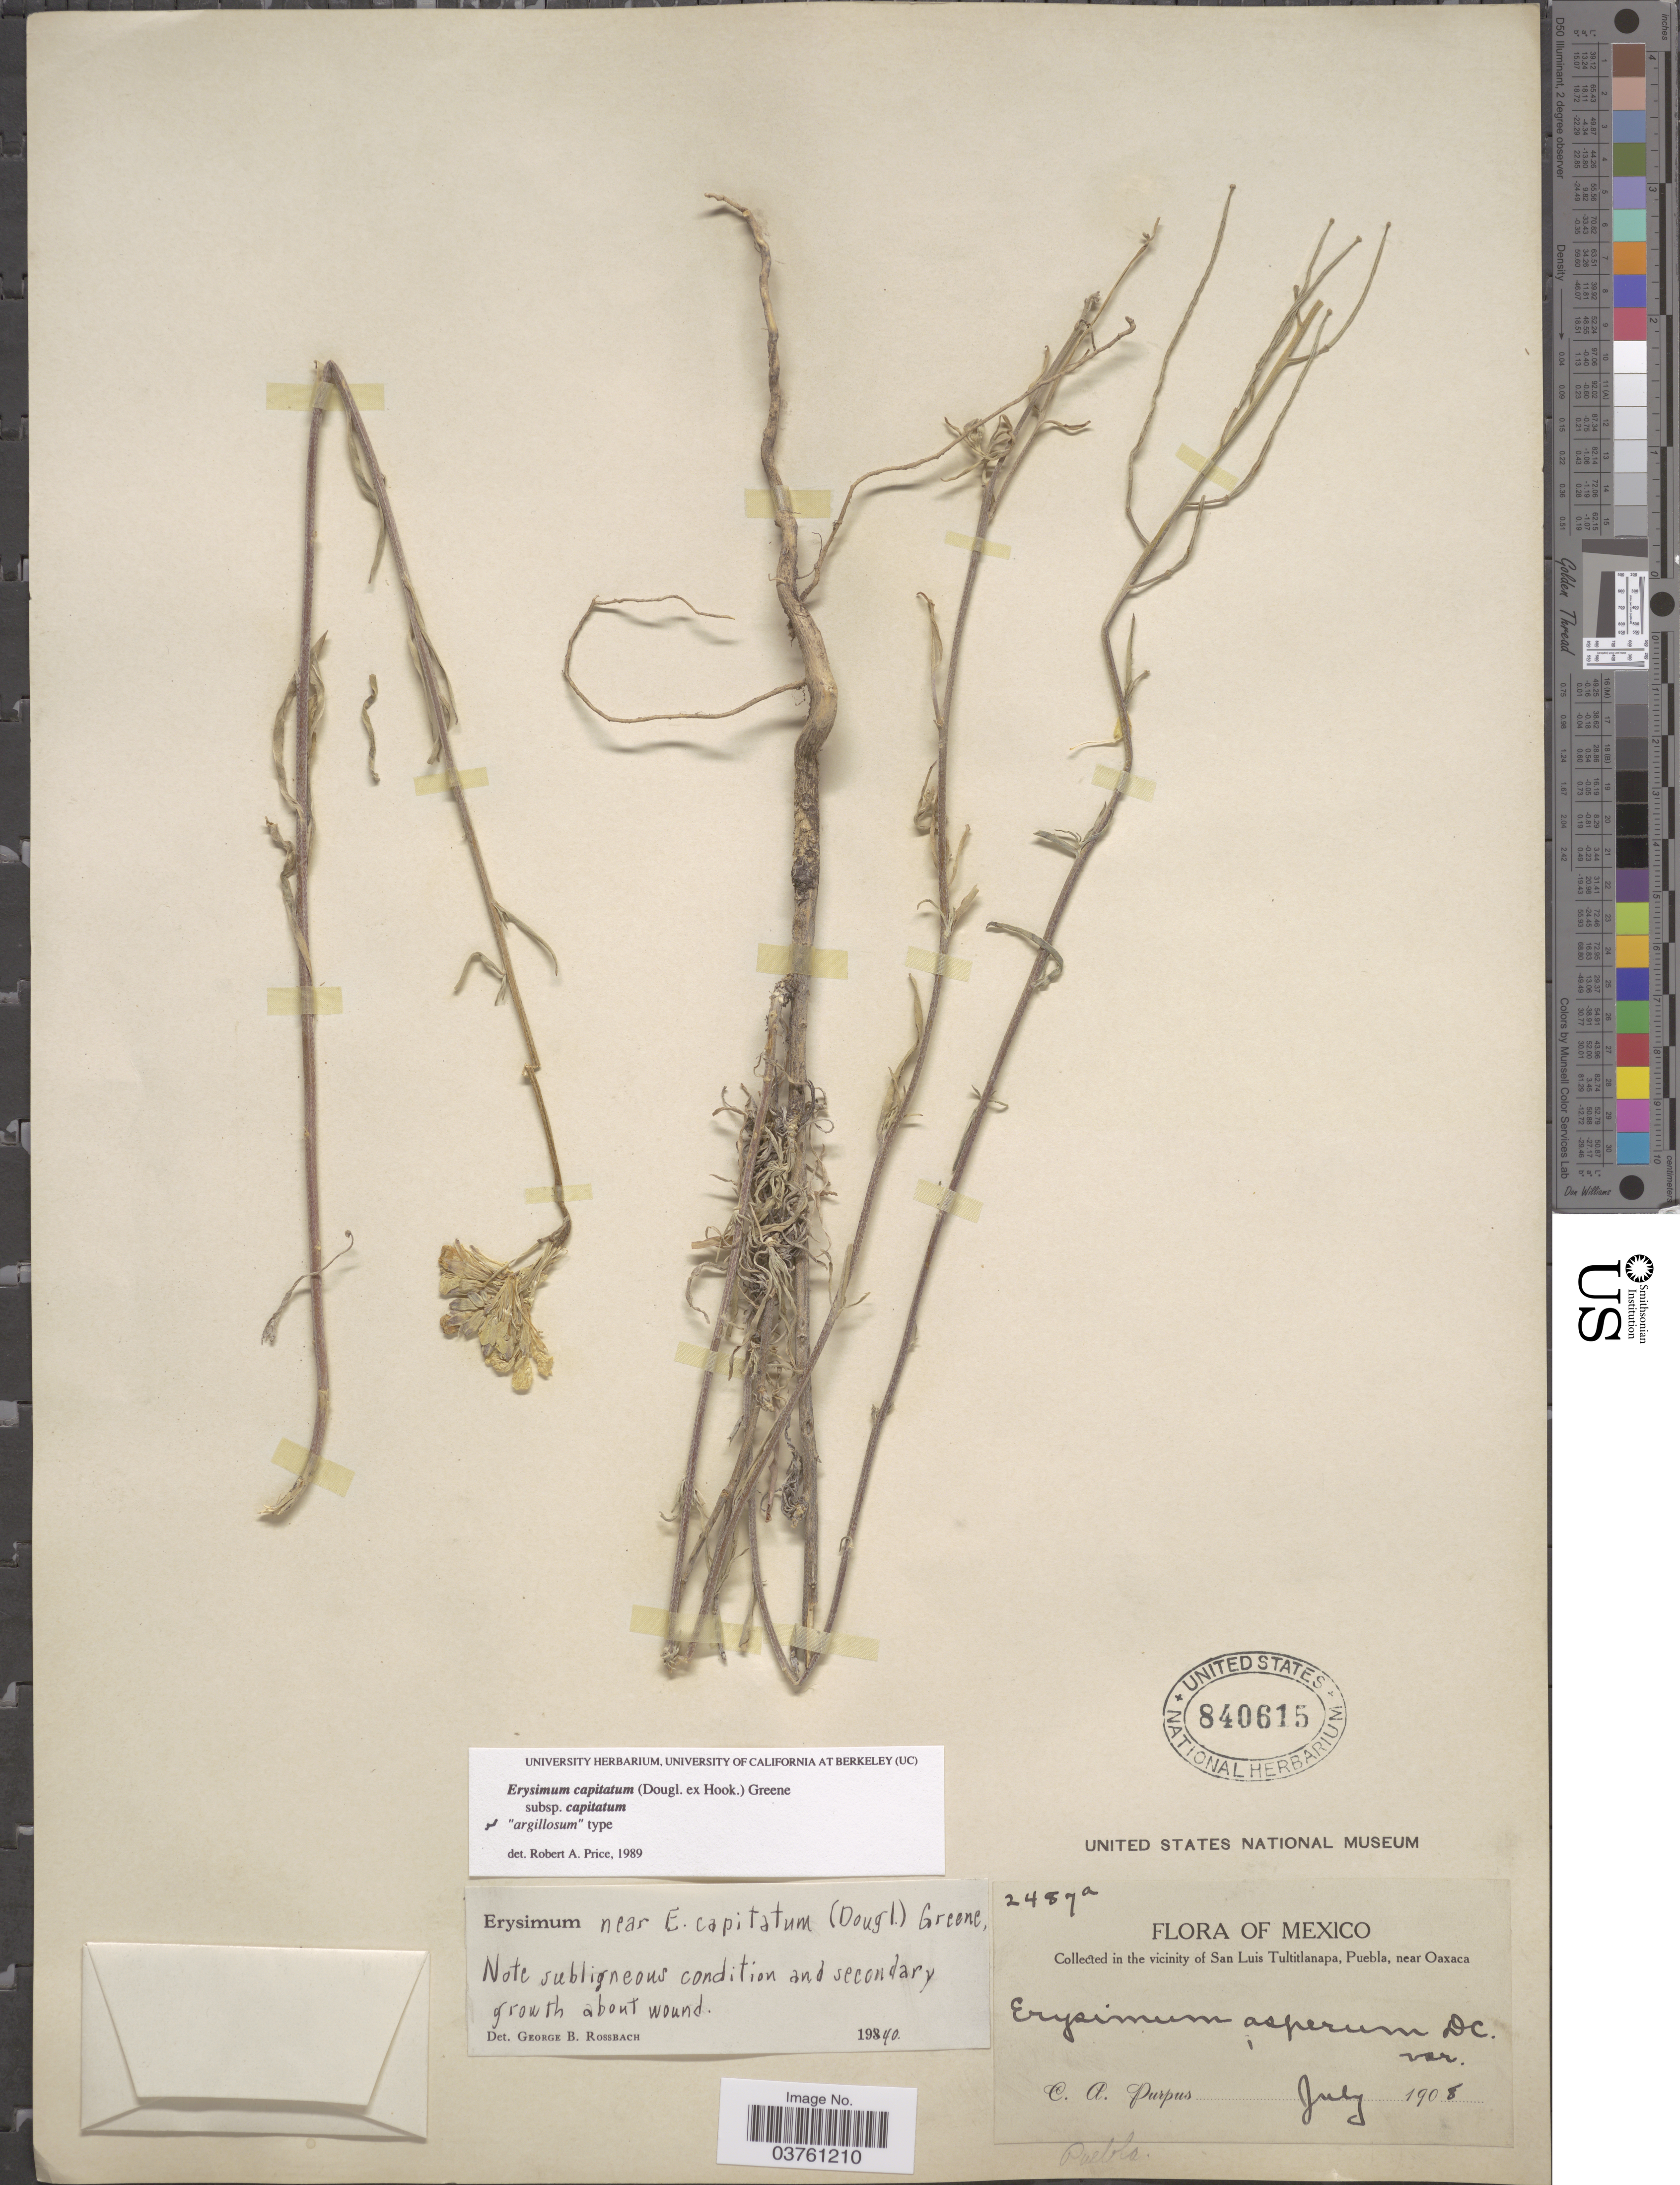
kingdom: Plantae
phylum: Tracheophyta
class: Magnoliopsida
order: Brassicales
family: Brassicaceae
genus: Erysimum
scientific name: Erysimum capitatum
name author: (Douglas ex Hook.) Greene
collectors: C. A. Purpus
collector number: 2487a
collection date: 1908-07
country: Mexico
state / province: Puebla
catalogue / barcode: US 840615